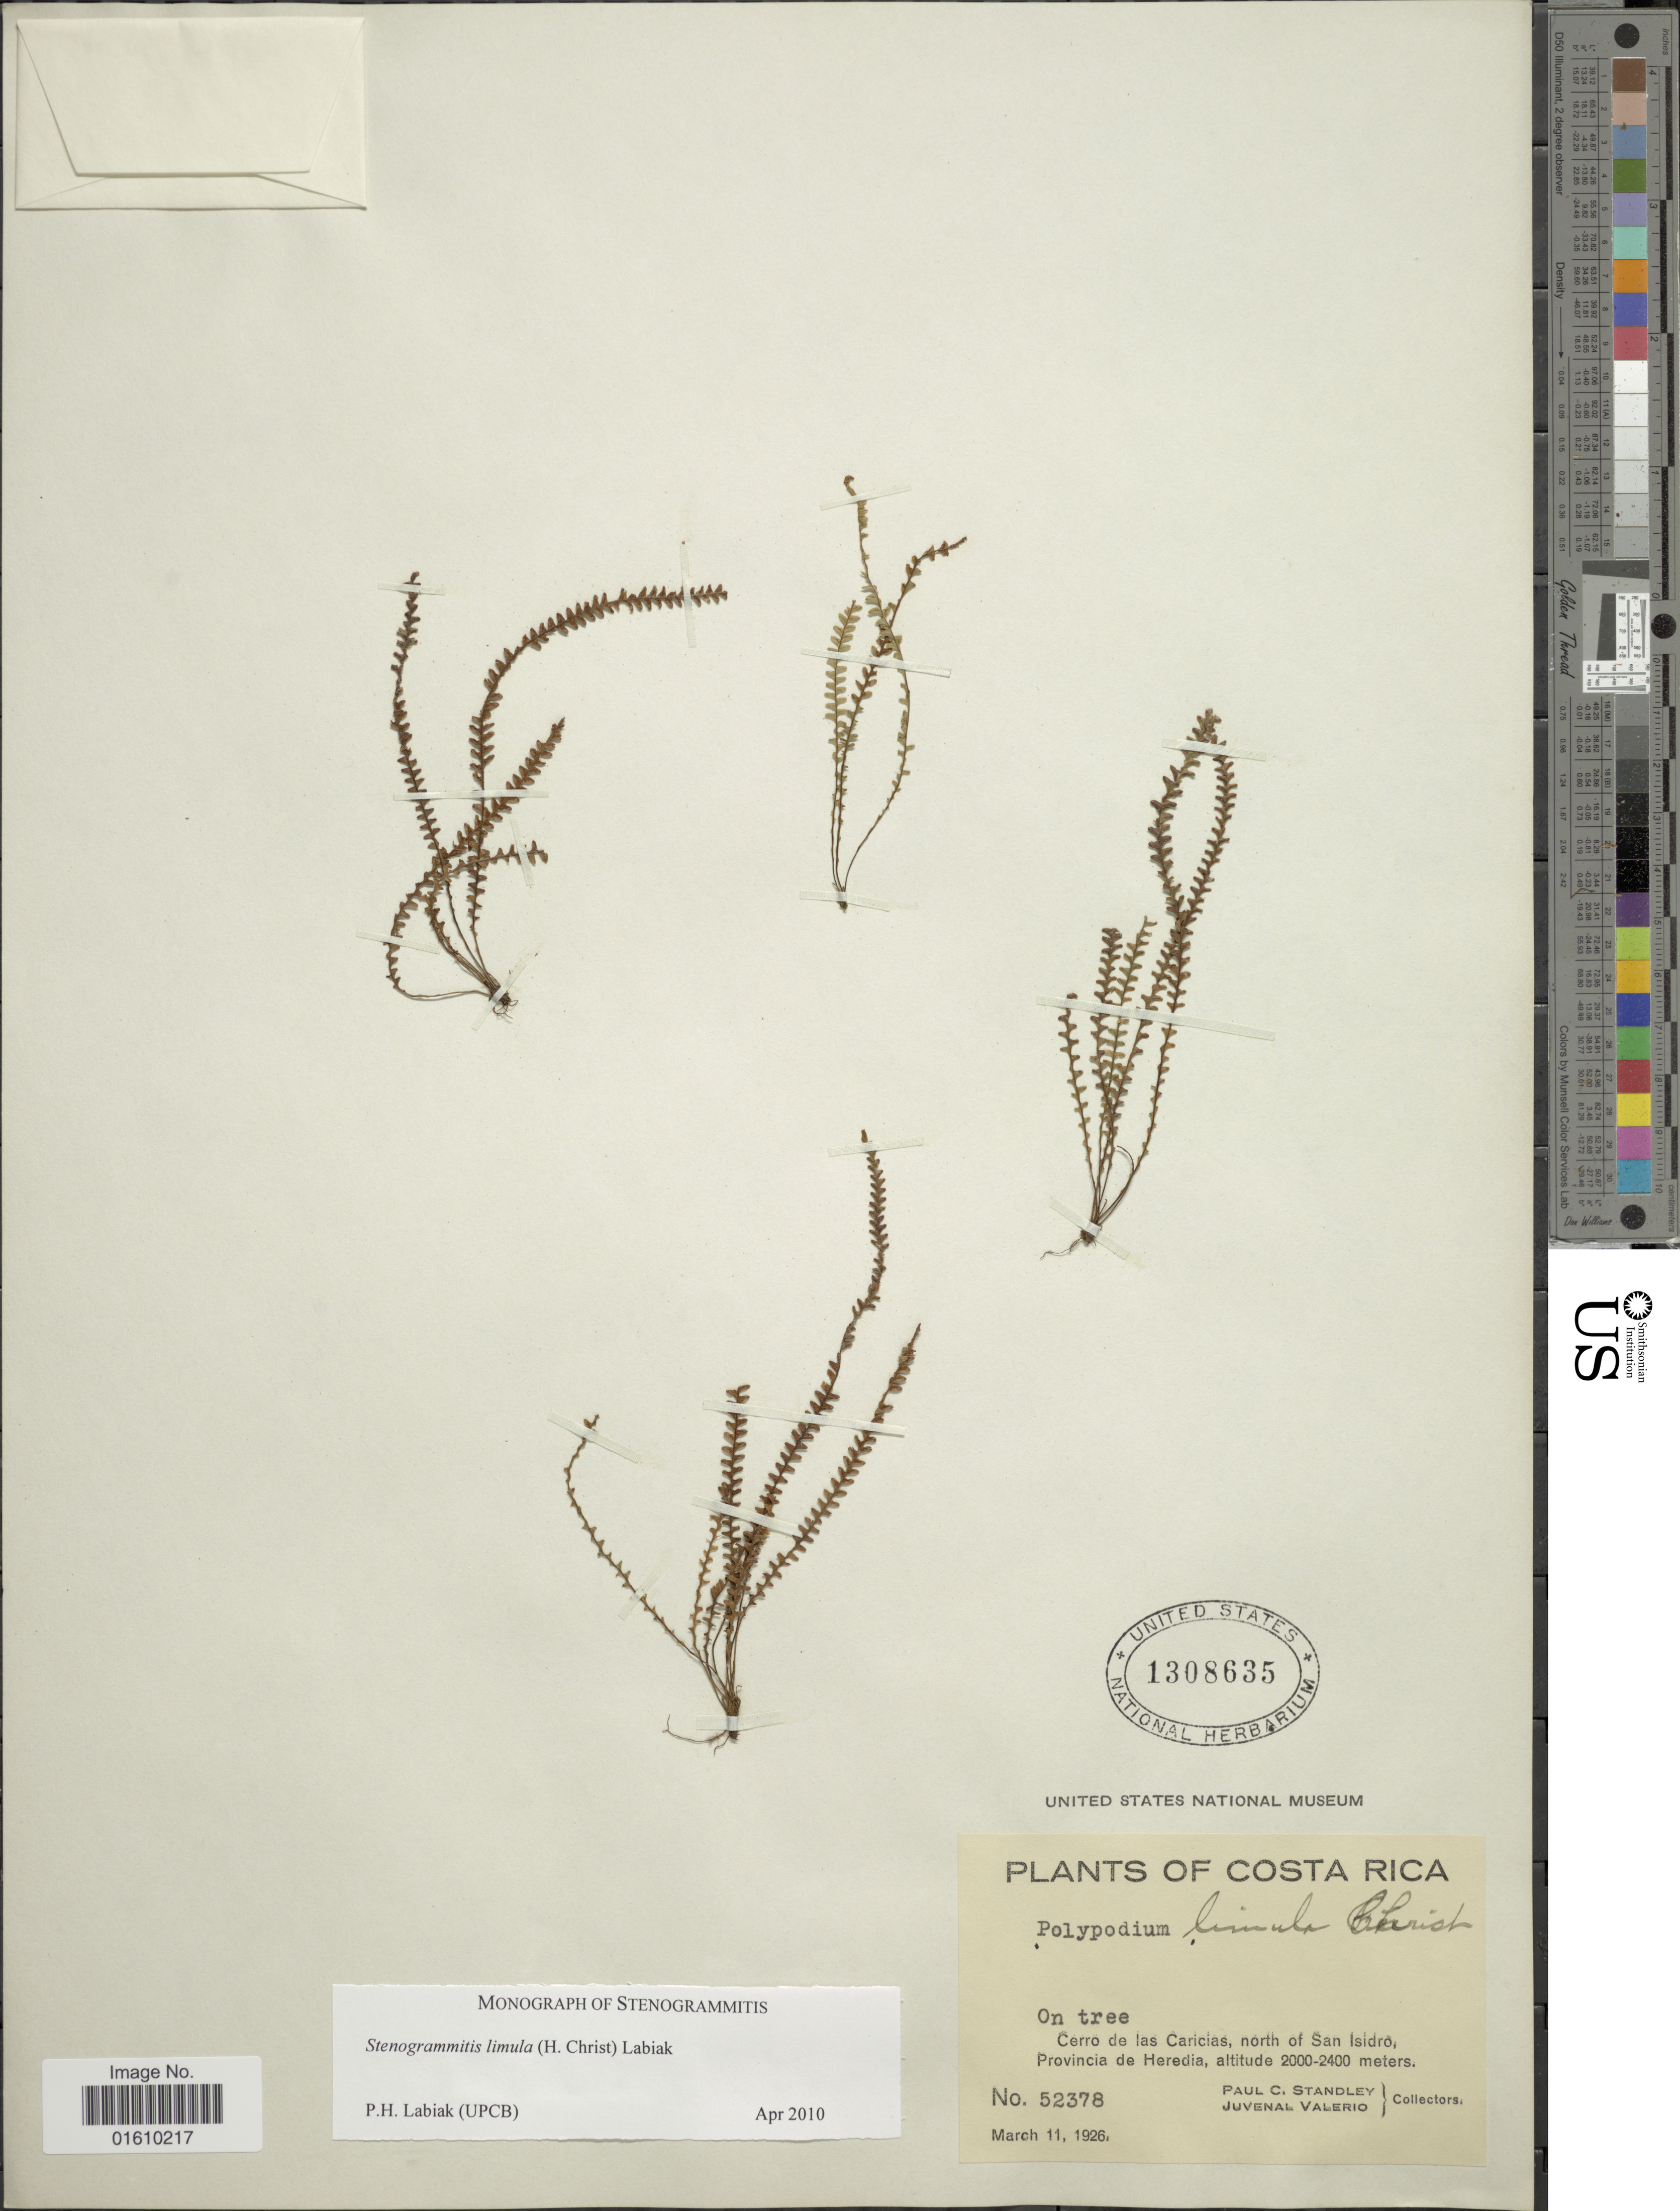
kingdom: Plantae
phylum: Tracheophyta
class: Polypodiopsida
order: Polypodiales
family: Polypodiaceae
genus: Stenogrammitis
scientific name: Stenogrammitis limula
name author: (Christ) Labiak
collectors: P. C. Standley & J. Valerio R.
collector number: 52378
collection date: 1926-03-11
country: Costa Rica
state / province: Heredia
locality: Cerro de las Caricias, north of San Isidro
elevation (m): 2000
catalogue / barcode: US 1308635